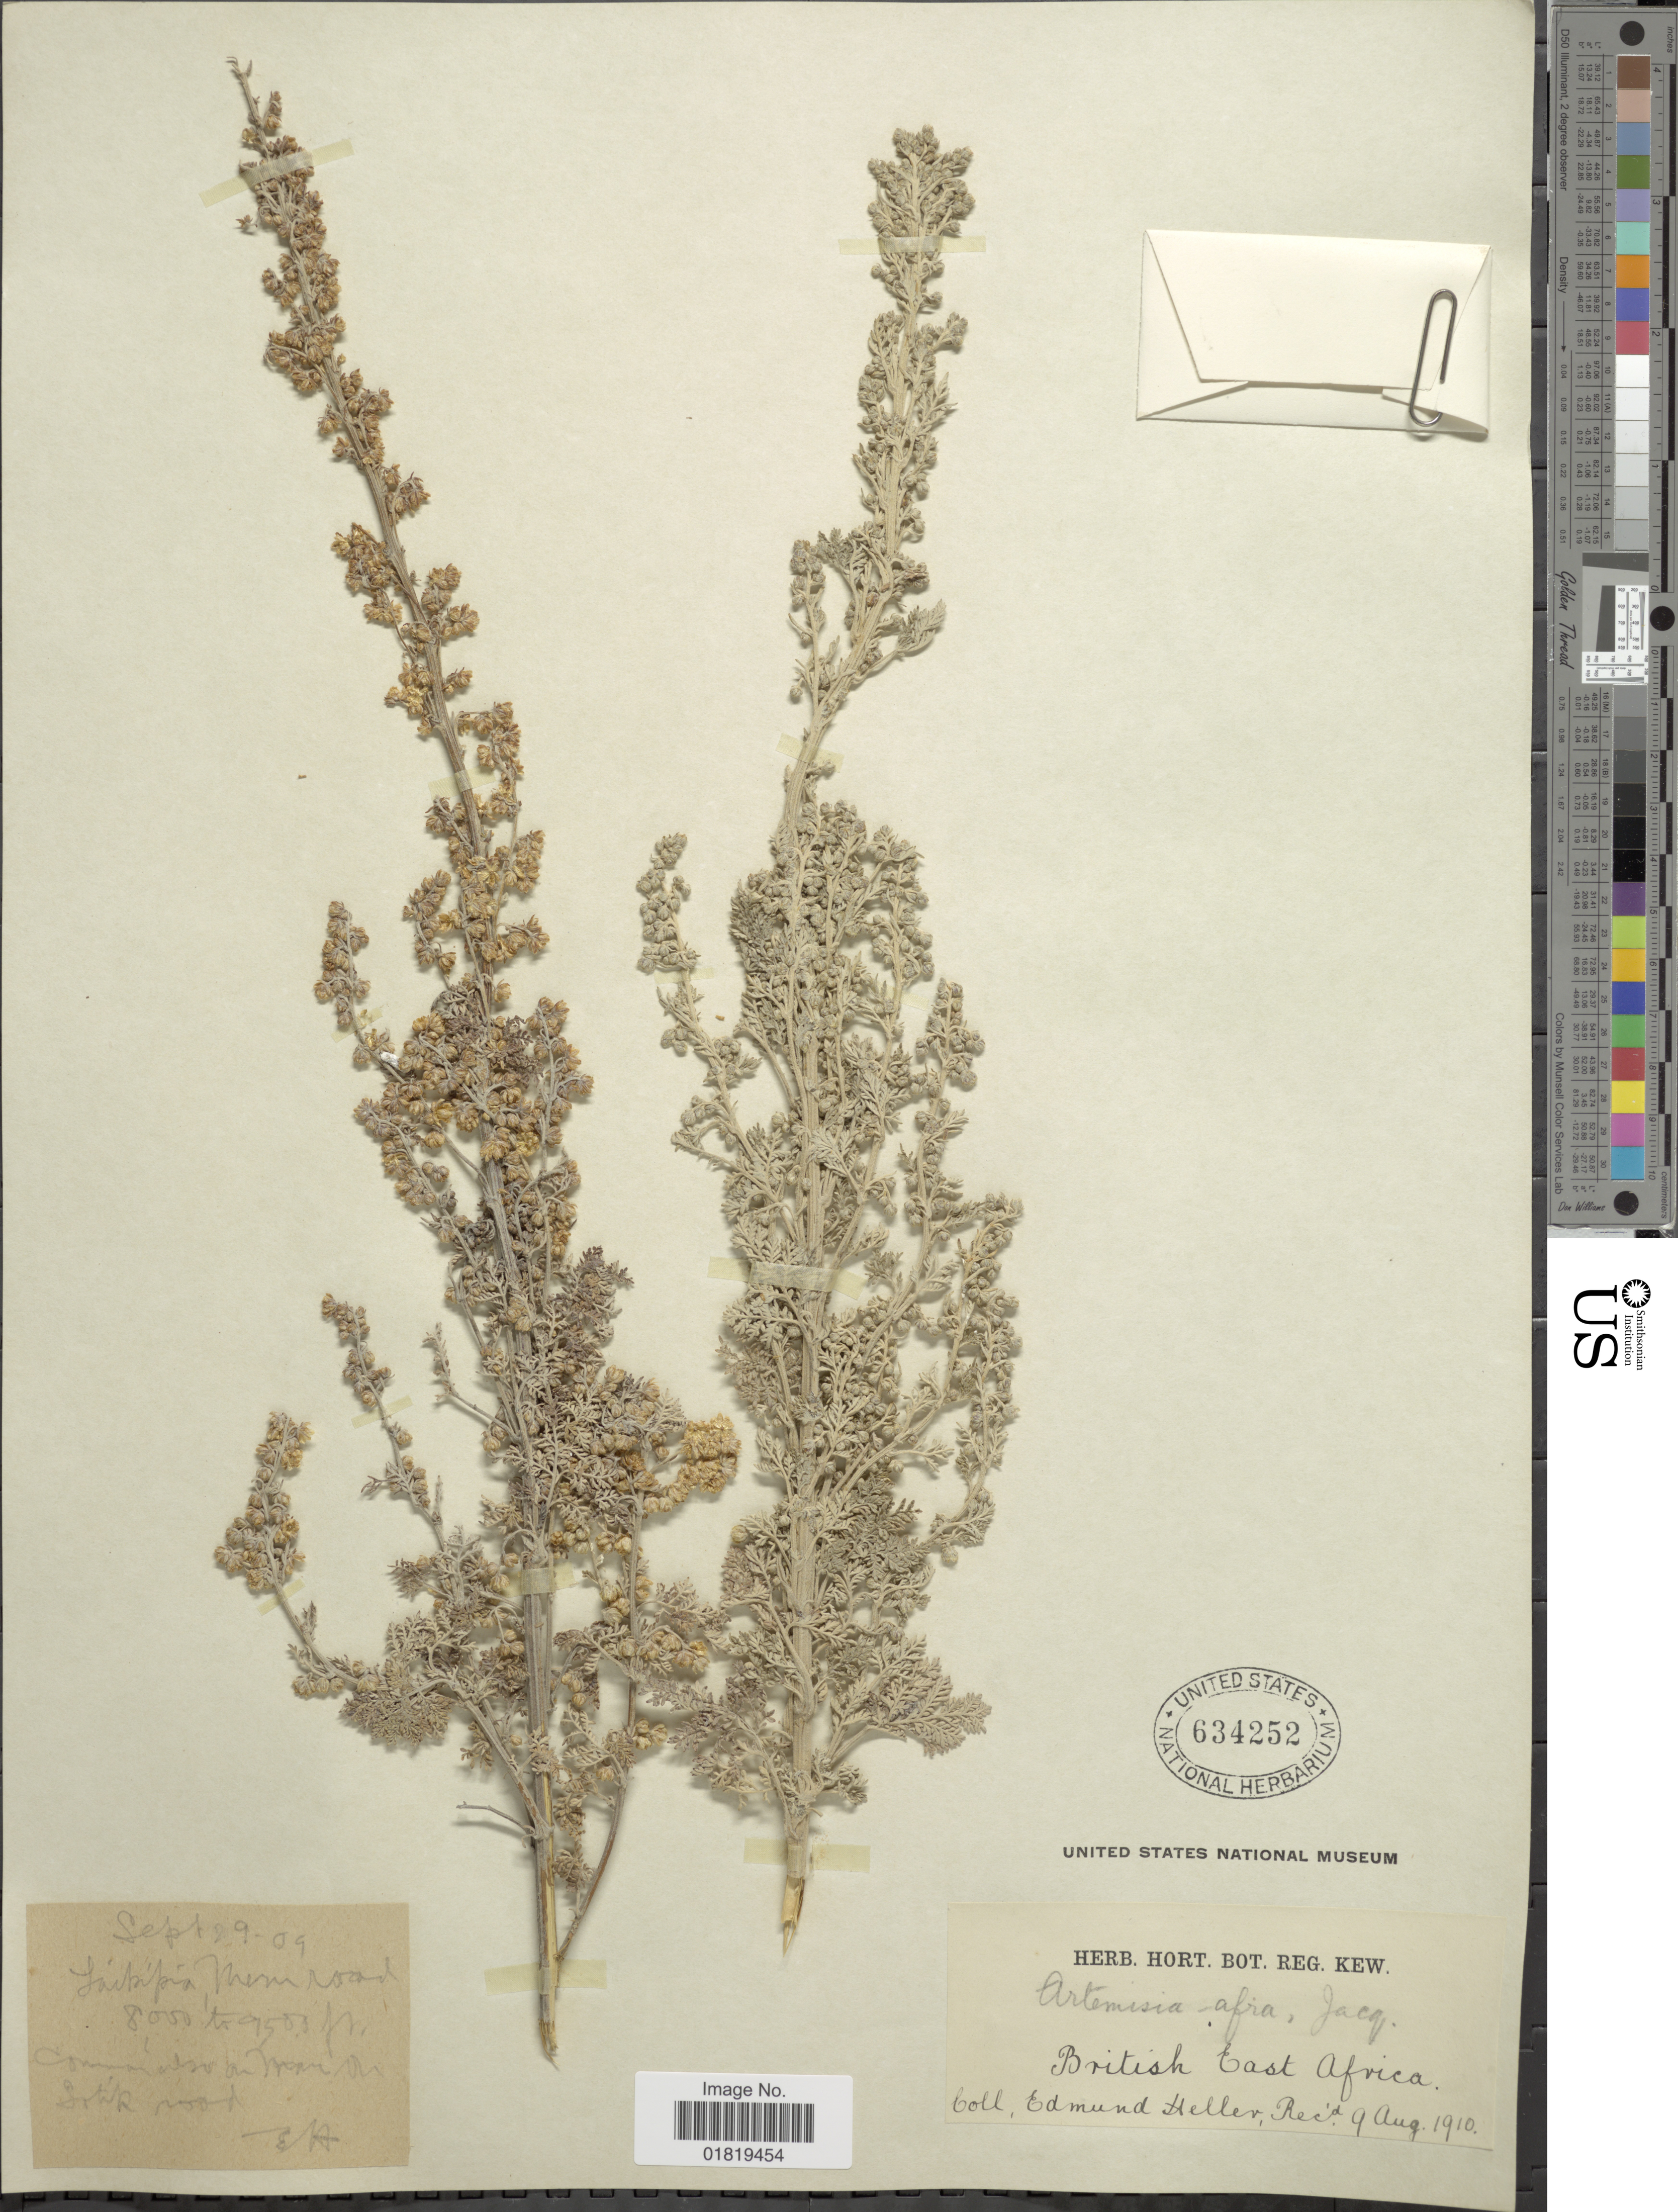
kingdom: Plantae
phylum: Tracheophyta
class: Magnoliopsida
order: Asterales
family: Asteraceae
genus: Artemisia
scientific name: Artemisia afra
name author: Jacq. ex Willd.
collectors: E. Heller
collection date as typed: Transcribed d/m/y: 9/9/9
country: Kenya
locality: Taipipia Mem Road, British East Africa [interpreted]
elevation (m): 2438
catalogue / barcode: US 634252